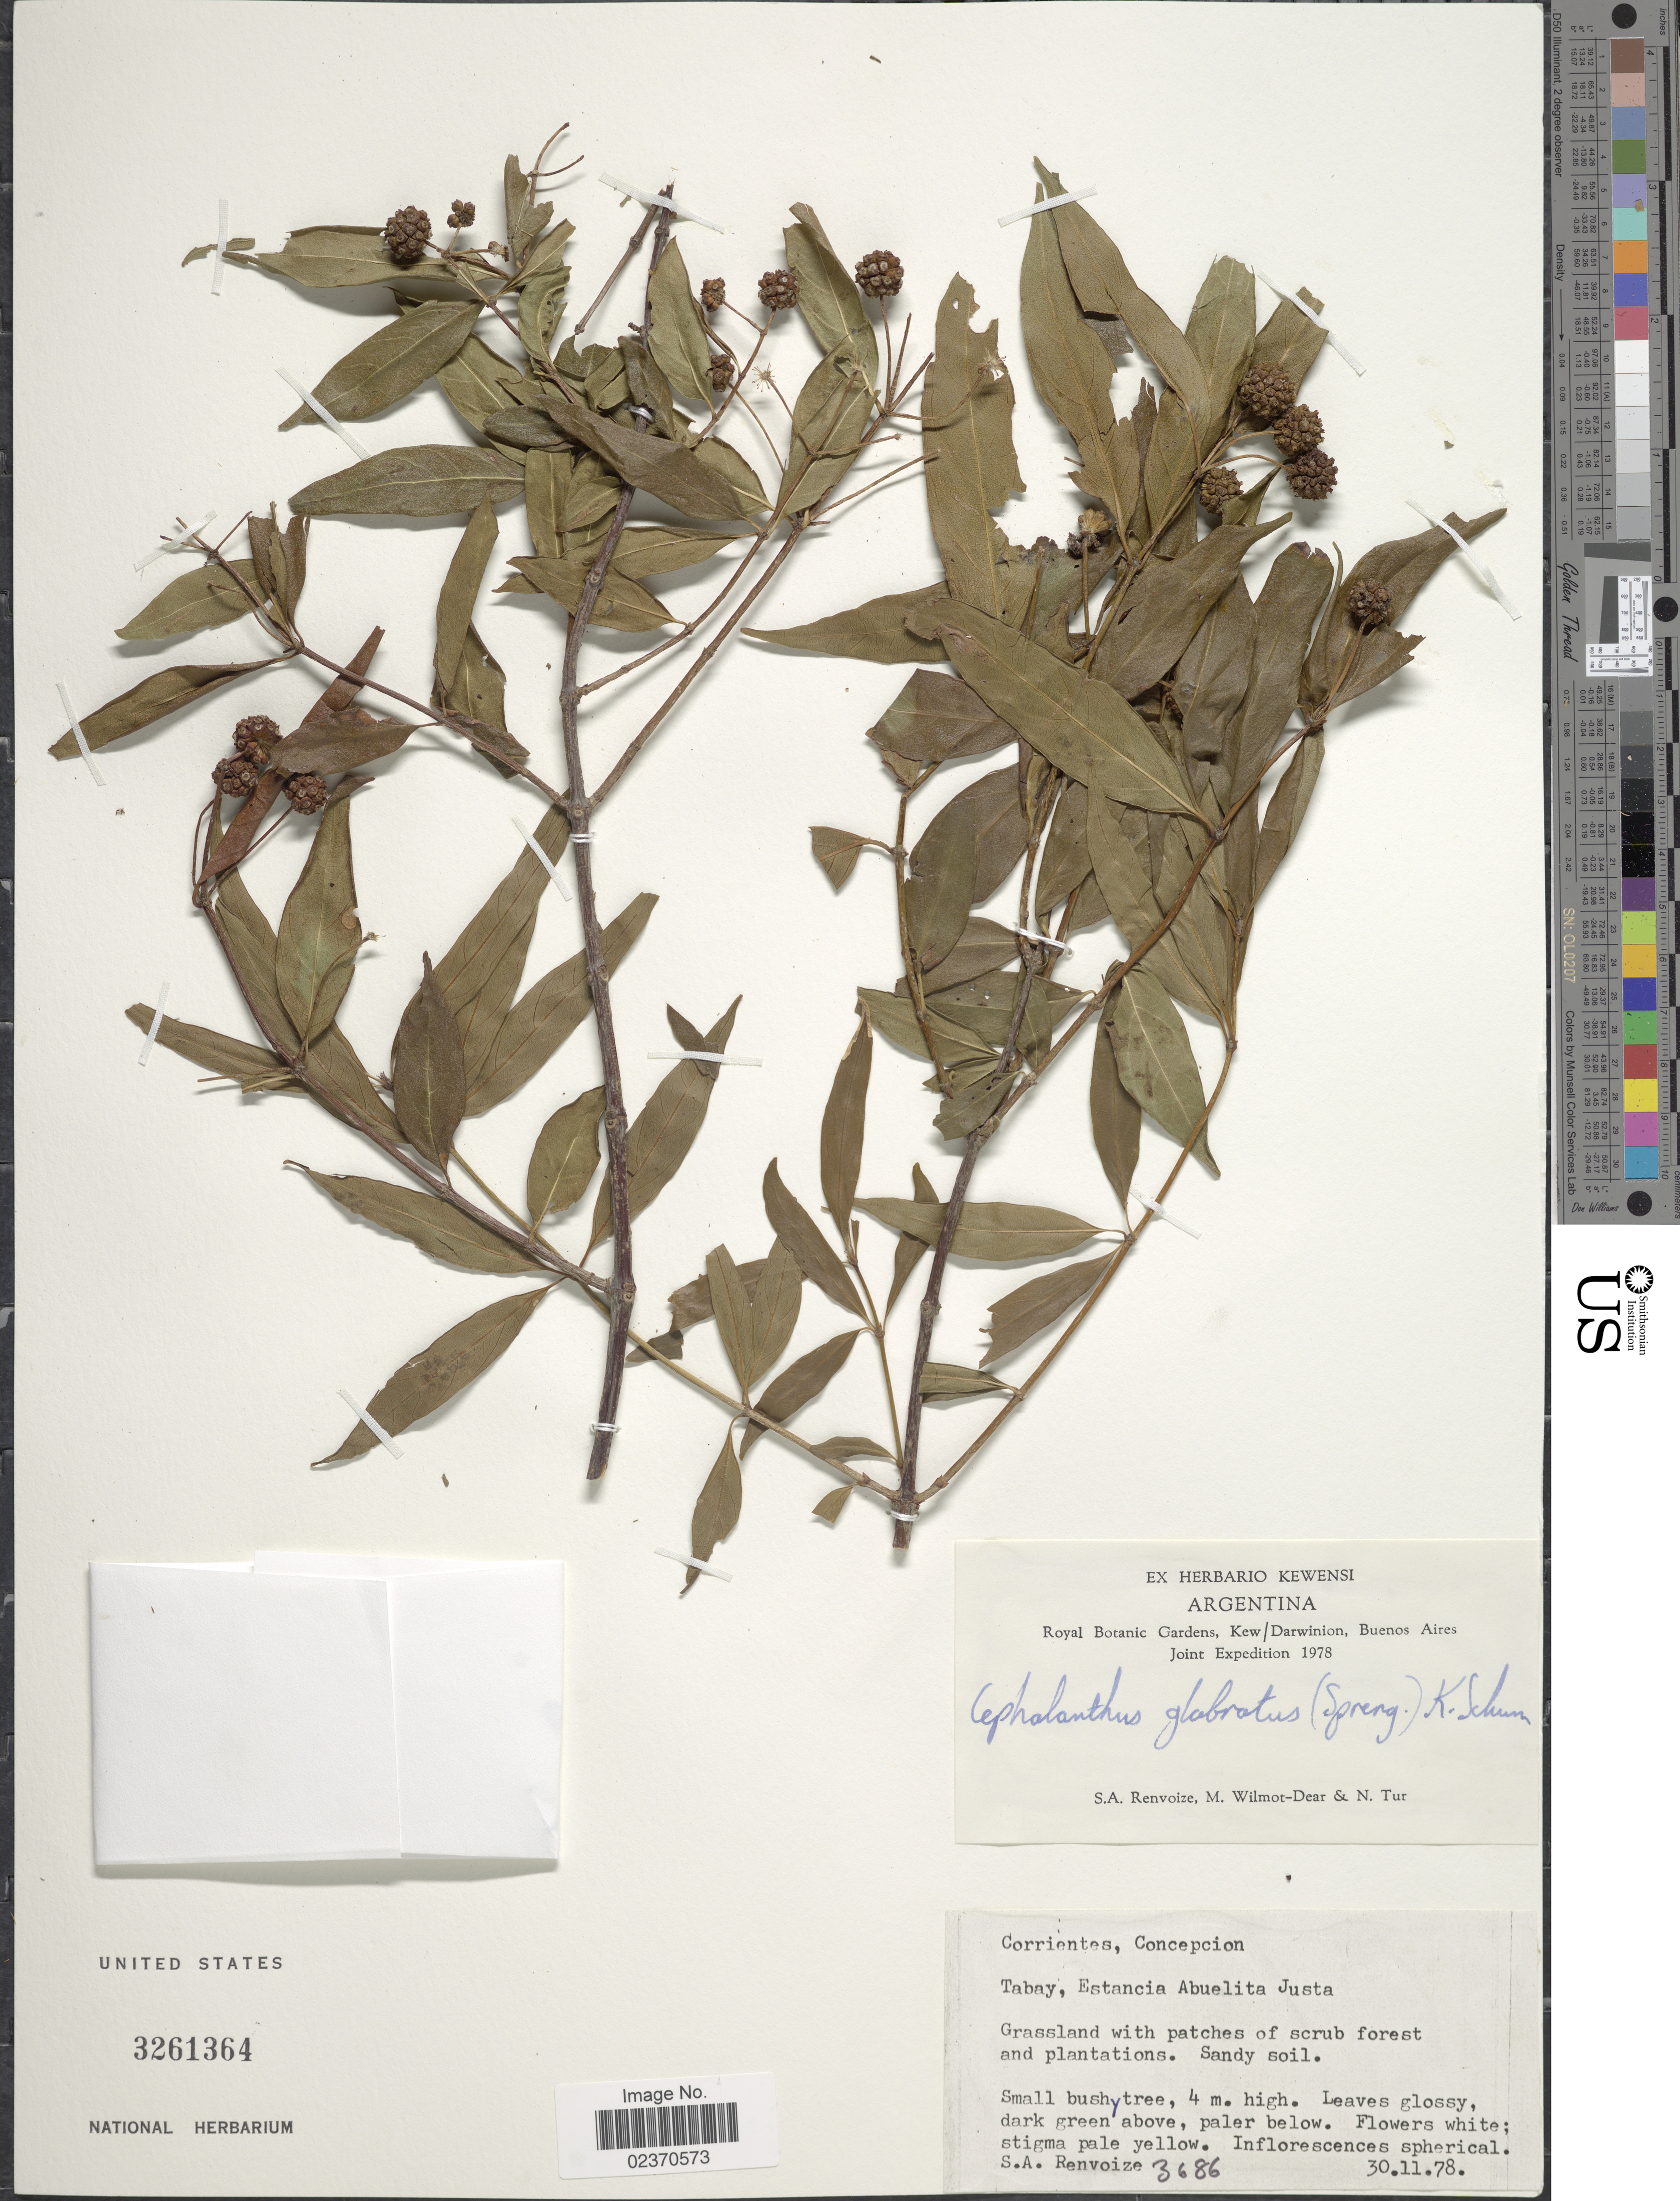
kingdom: Plantae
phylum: Tracheophyta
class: Magnoliopsida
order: Gentianales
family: Rubiaceae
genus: Cephalanthus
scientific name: Cephalanthus glabratus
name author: (Spreng.) K. Schum.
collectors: S. A. Renvoize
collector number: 3686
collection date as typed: Transcribed d/m/y: 30/11/78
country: Argentina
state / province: Corrientes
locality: Corrientes, Concepcion, Tabay, Estancia Abuelita Justa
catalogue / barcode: US 3261364